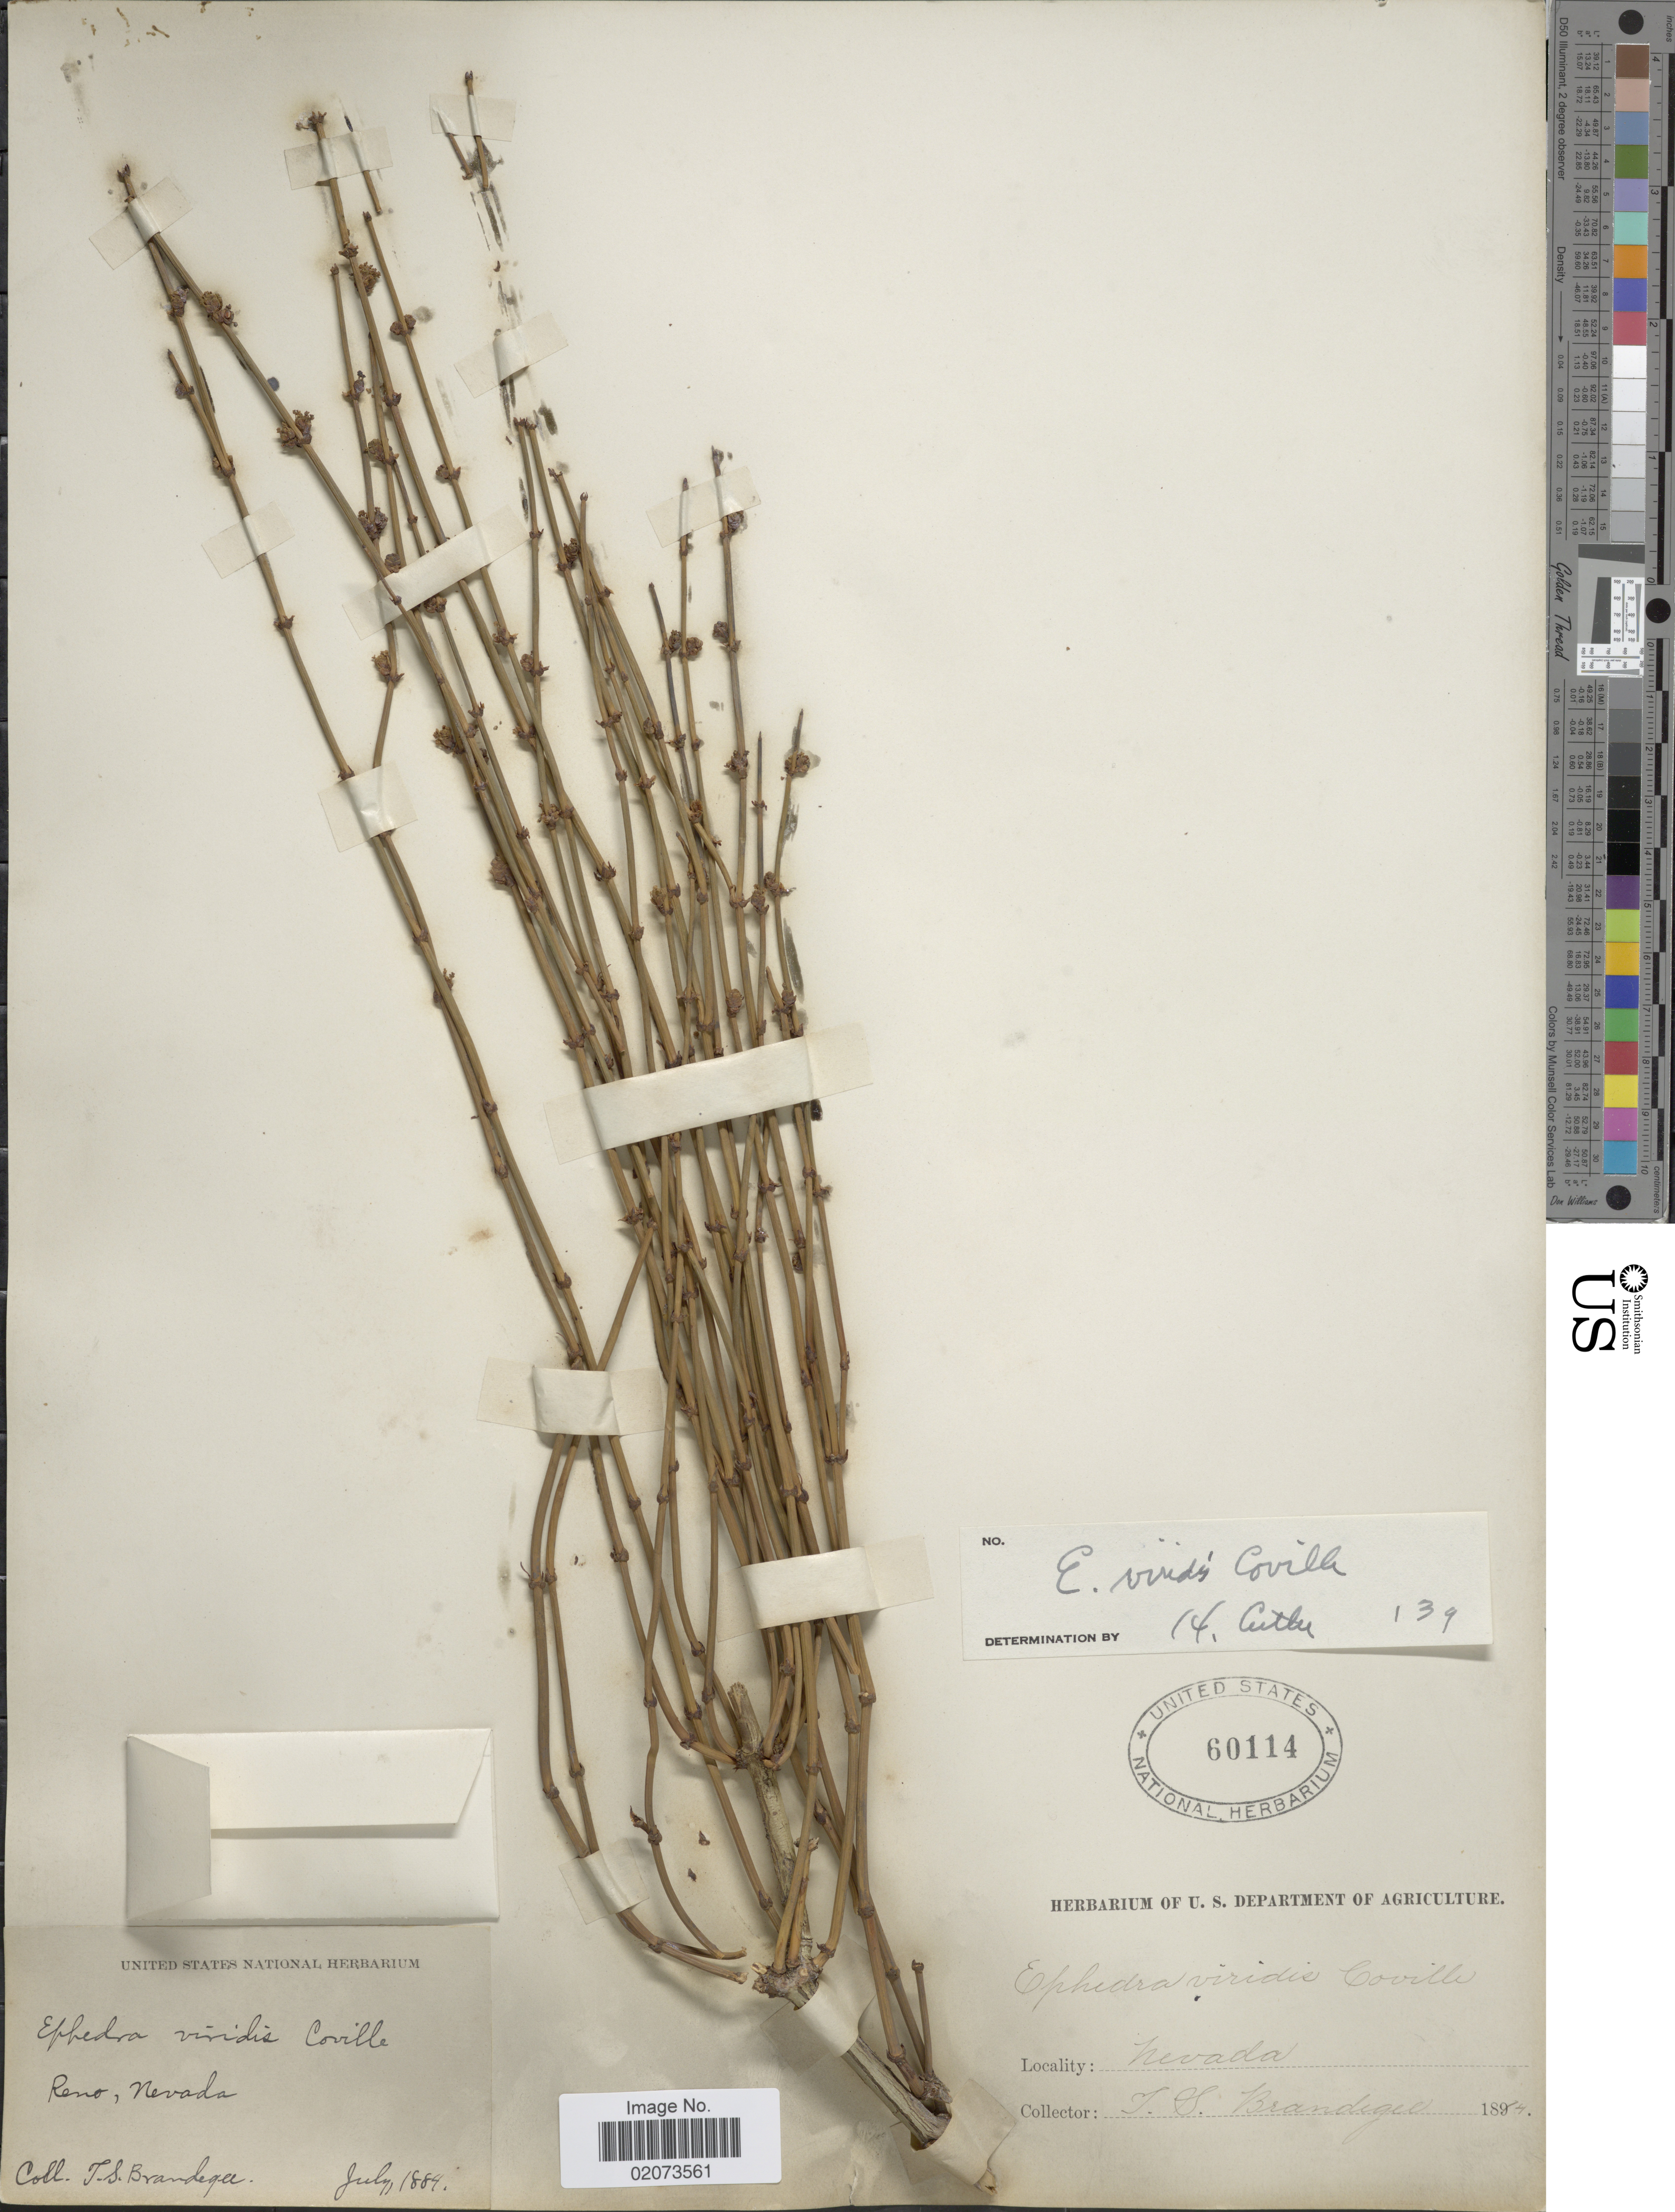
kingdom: Plantae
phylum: Tracheophyta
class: Gnetopsida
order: Ephedrales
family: Ephedraceae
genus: Ephedra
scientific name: Ephedra viridis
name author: Coville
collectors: T. S. Brandegee (herbarium)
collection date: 1884-07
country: United States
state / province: Nevada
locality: Reno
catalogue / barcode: US 60114